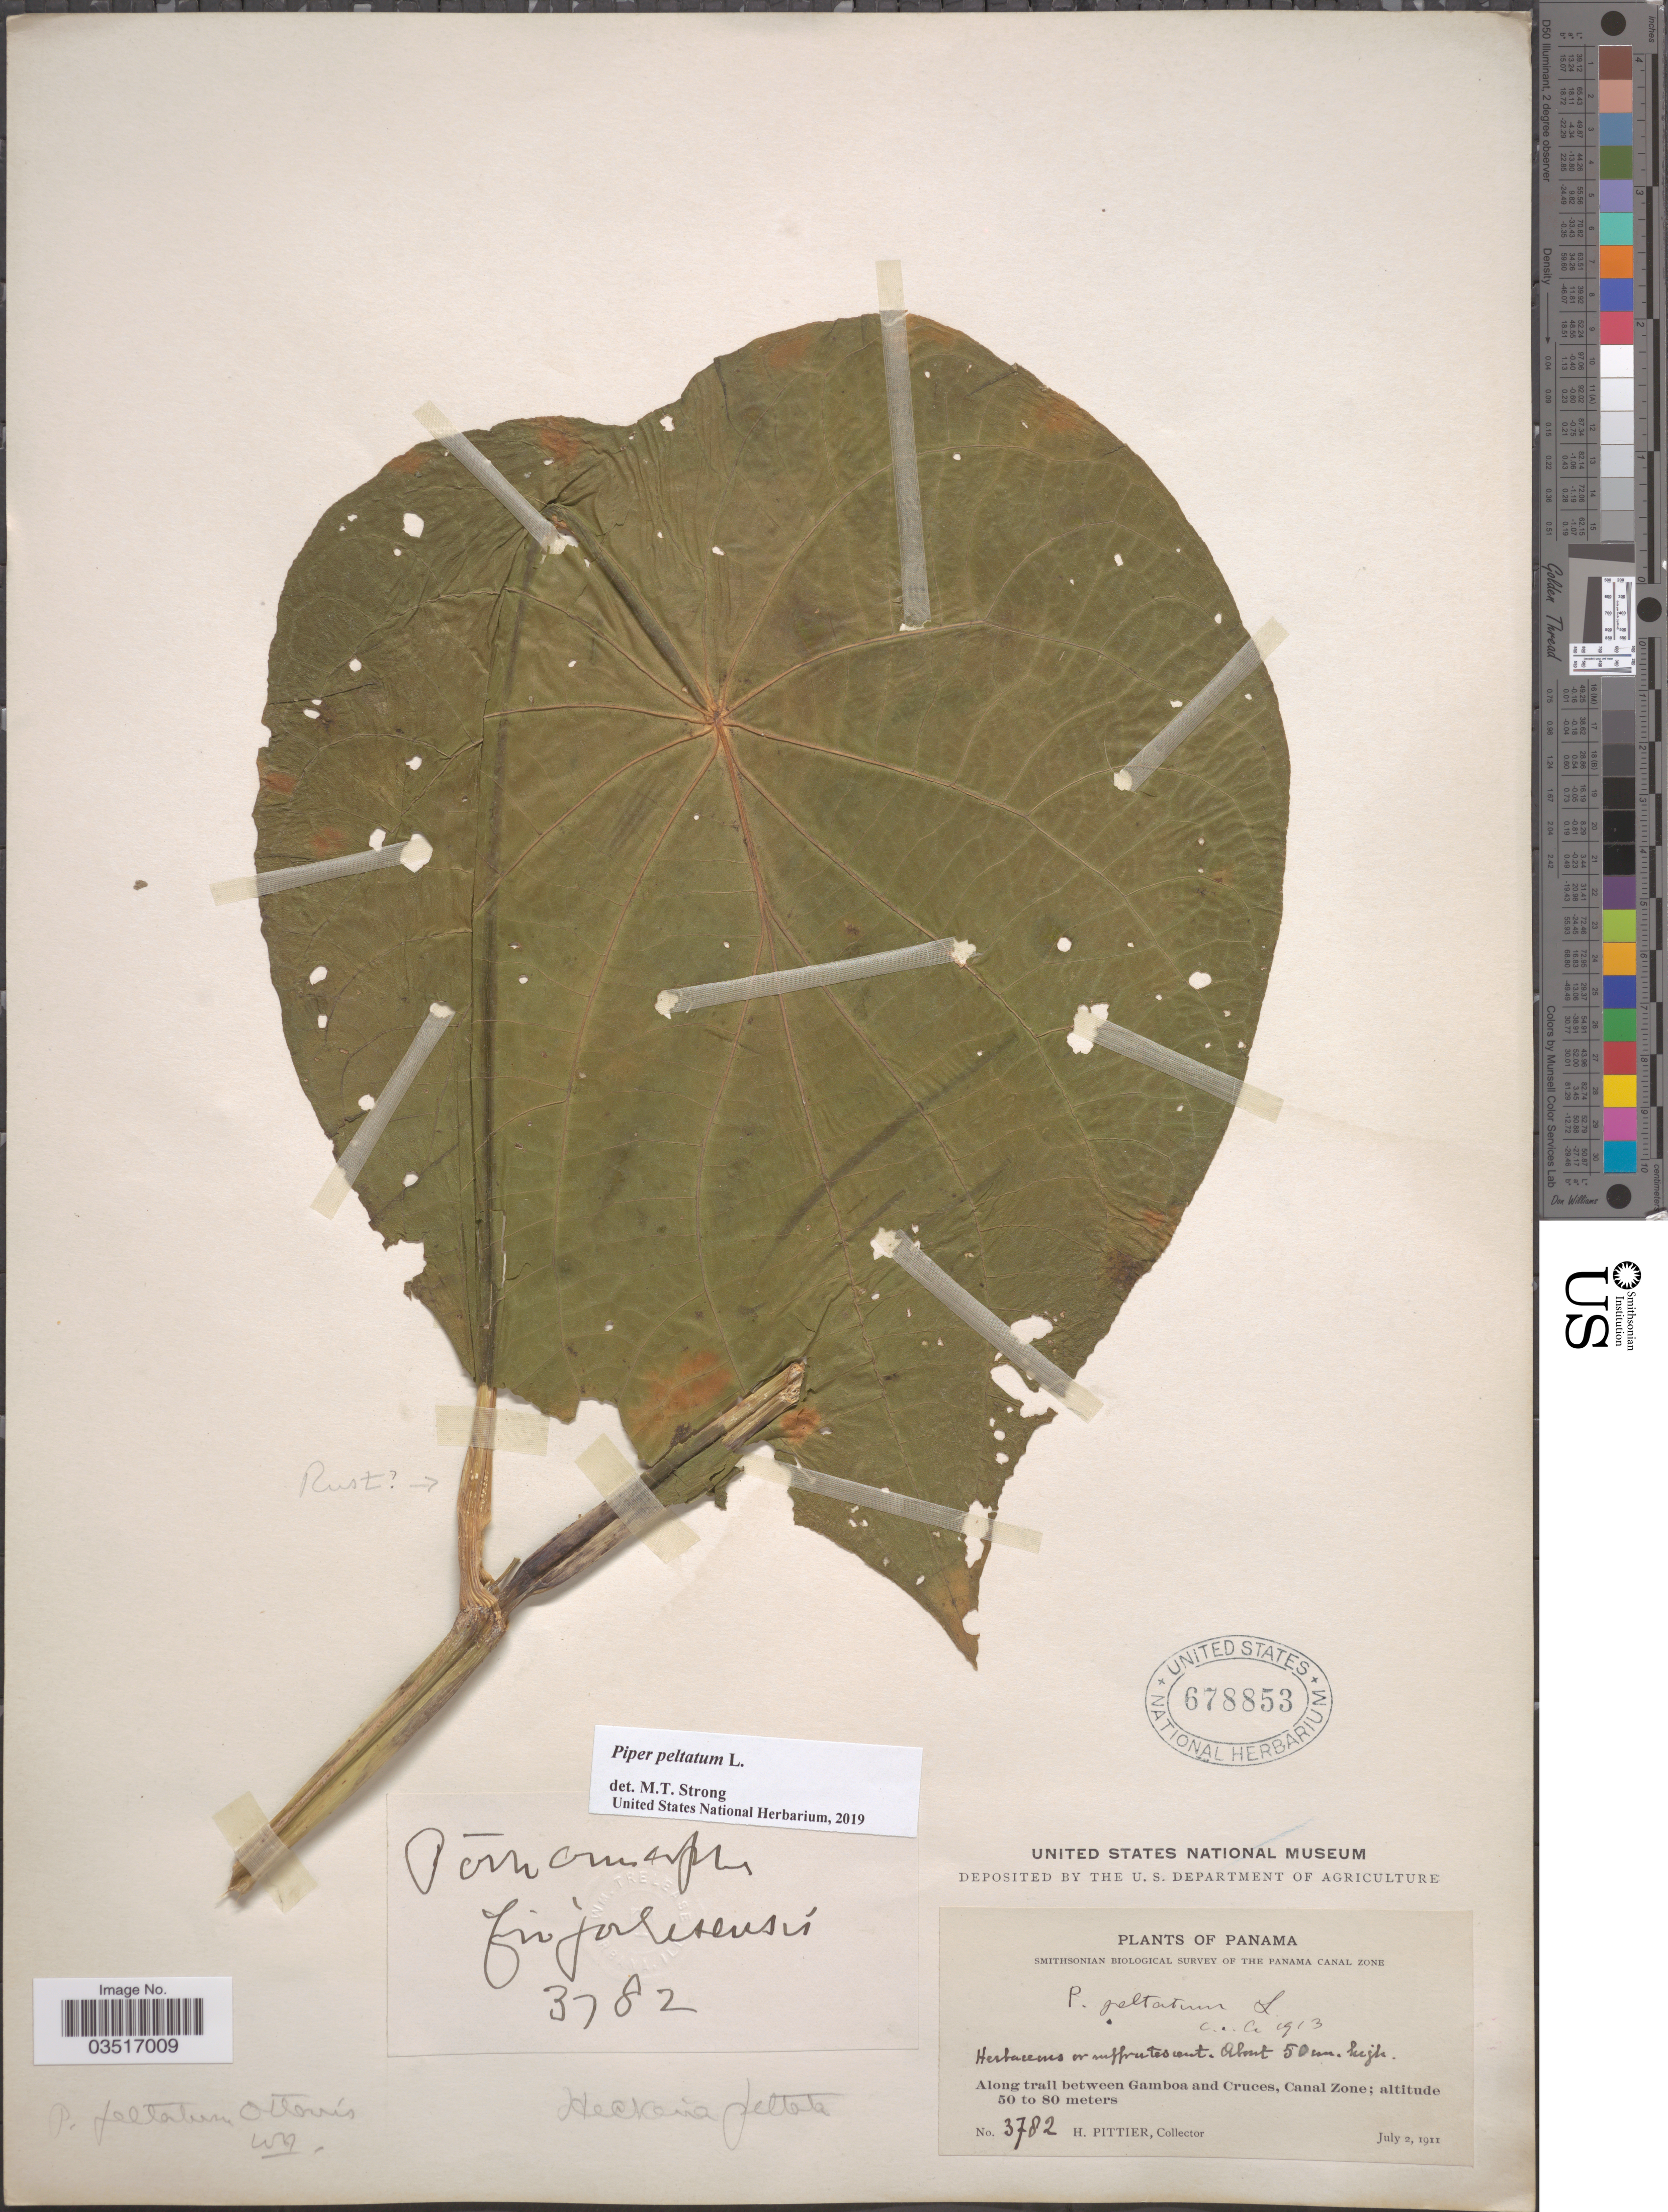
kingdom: Plantae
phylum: Tracheophyta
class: Magnoliopsida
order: Piperales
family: Piperaceae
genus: Piper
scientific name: Piper peltatum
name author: L.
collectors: H. F. Pittier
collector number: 3782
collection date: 1911-07-02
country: Panama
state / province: Colón / Panamá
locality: Along trail between Gamboa and Cruces, Canal Zone.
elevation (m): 50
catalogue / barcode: US 678853